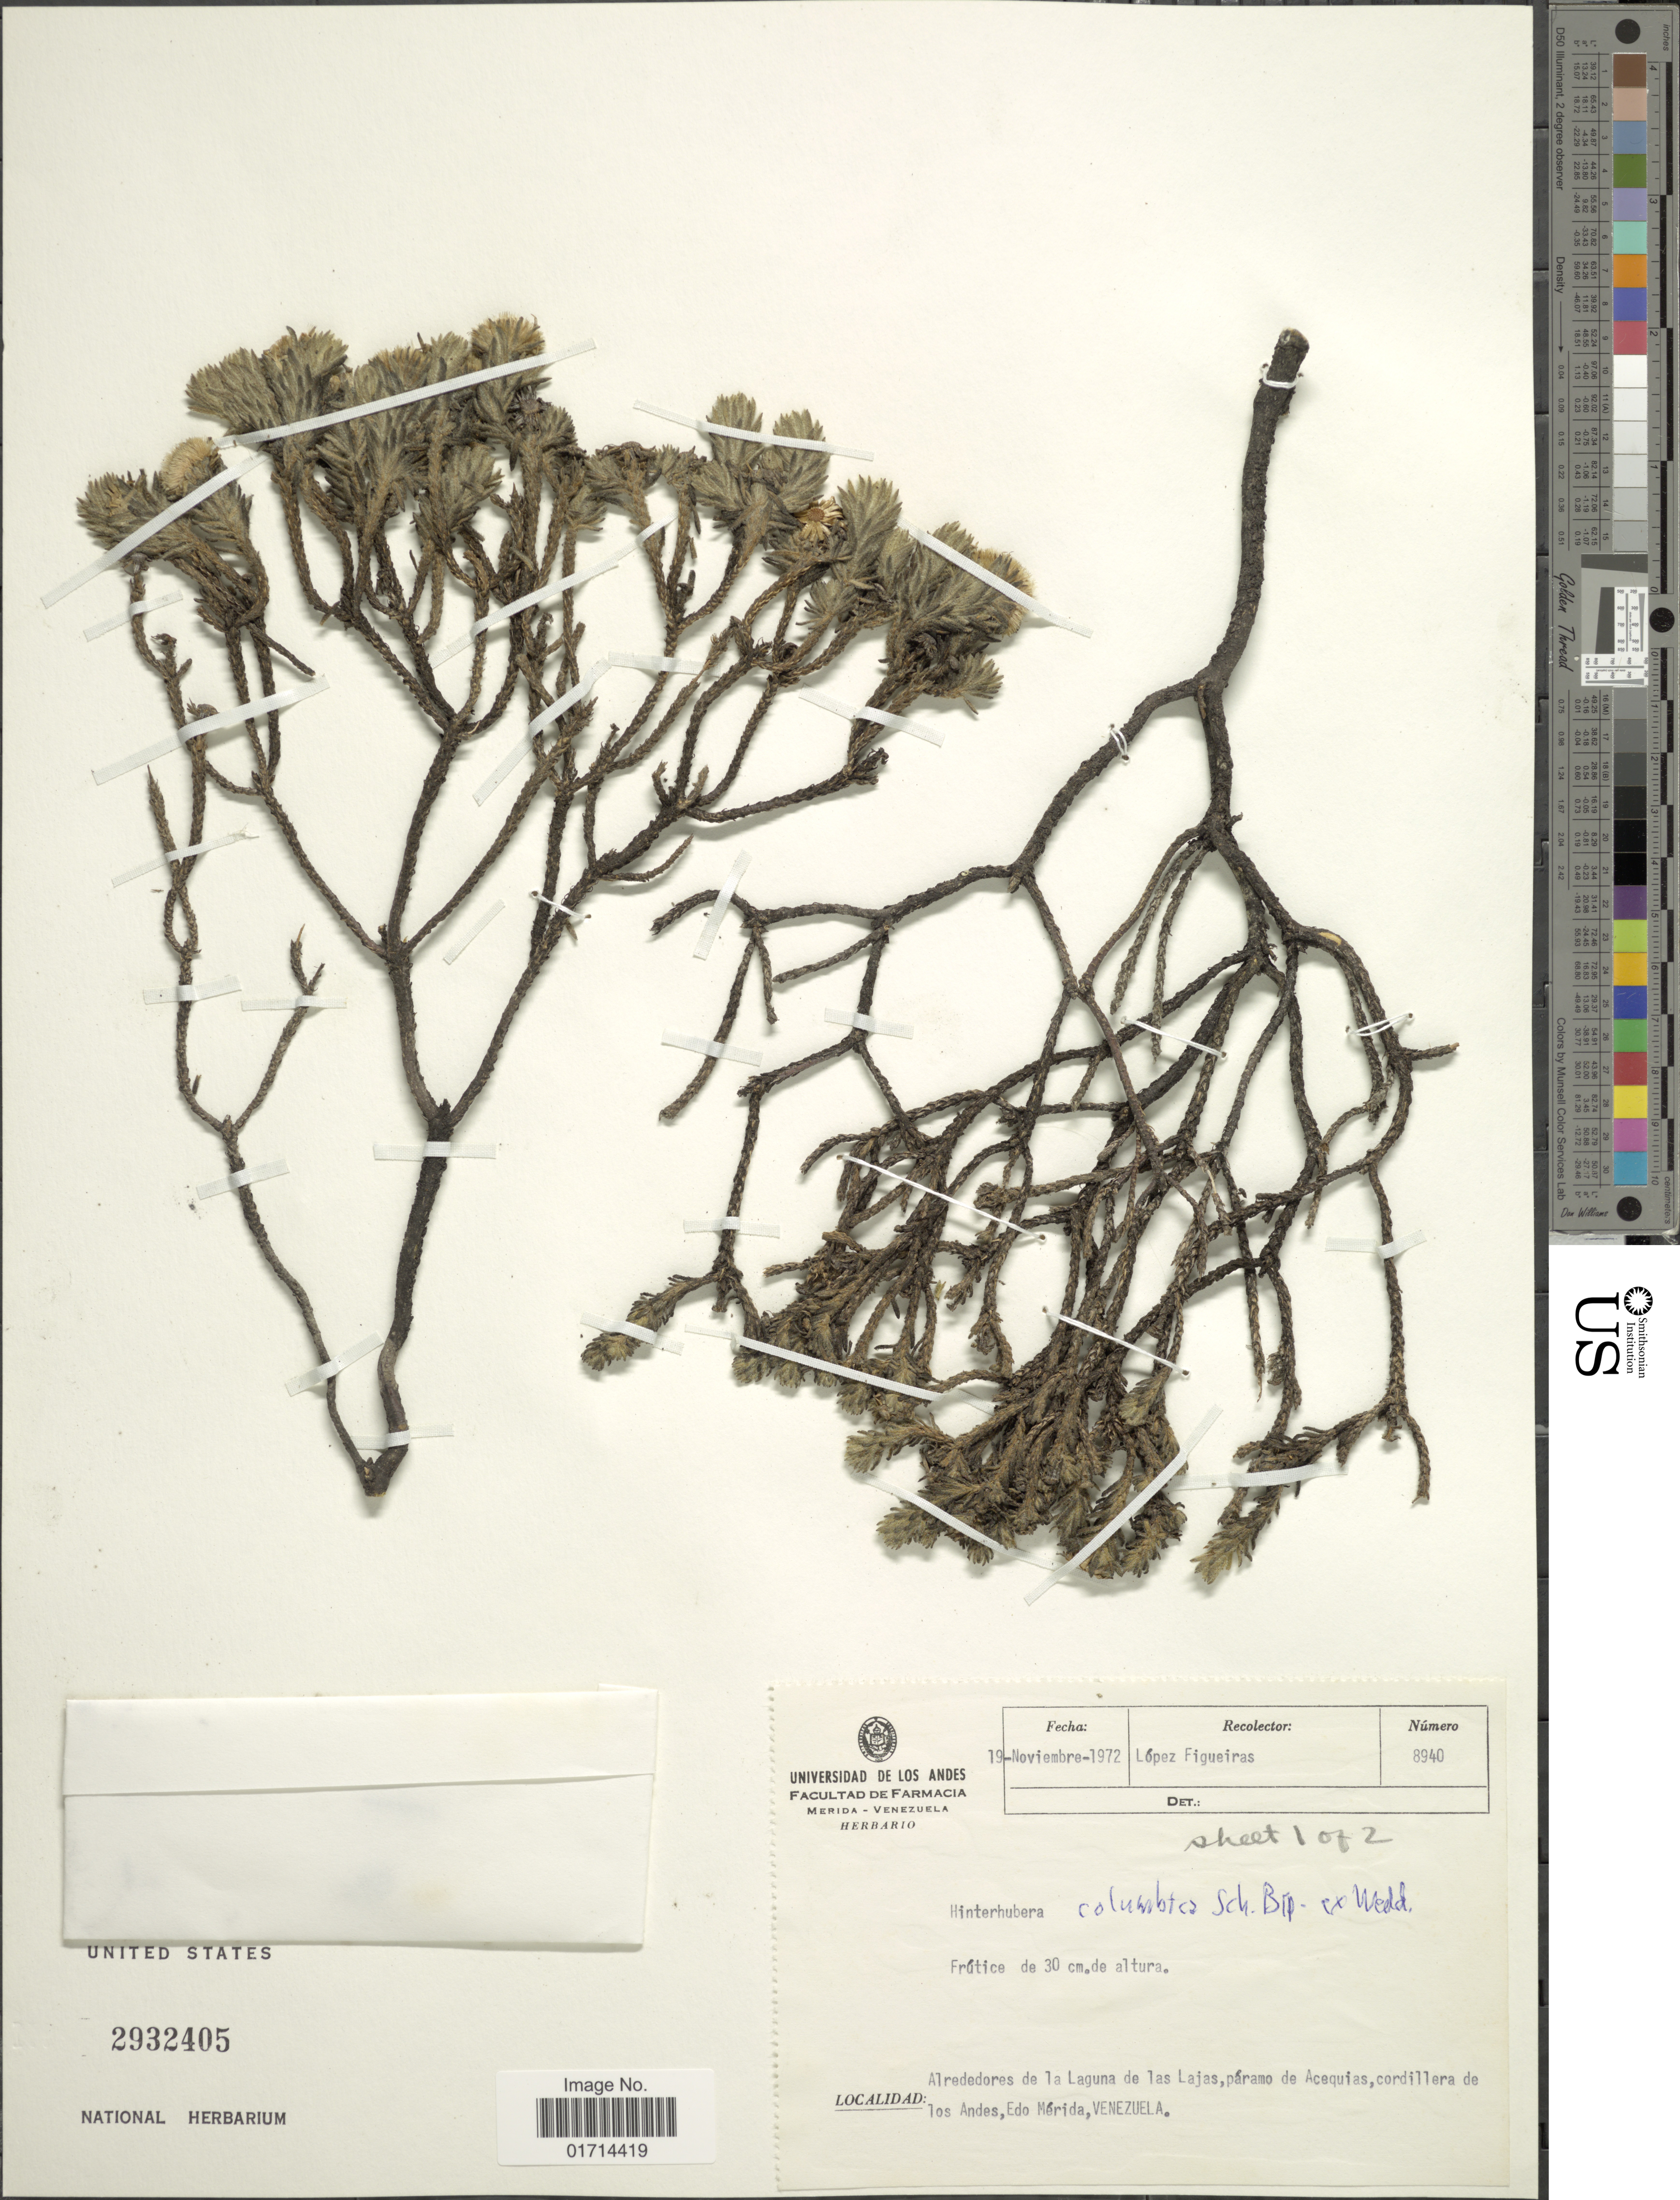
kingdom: Plantae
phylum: Tracheophyta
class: Magnoliopsida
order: Asterales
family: Asteraceae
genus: Hinterhubera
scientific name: Hinterhubera columbica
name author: Sch. Bip. ex Wedd.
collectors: M. López Figueiras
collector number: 4940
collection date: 1972-11-19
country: Venezuela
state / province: Mérida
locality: Alrededores de la Laguna de las Lajas, paramo de Acequias, cordillera de los Andes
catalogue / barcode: US 2932405